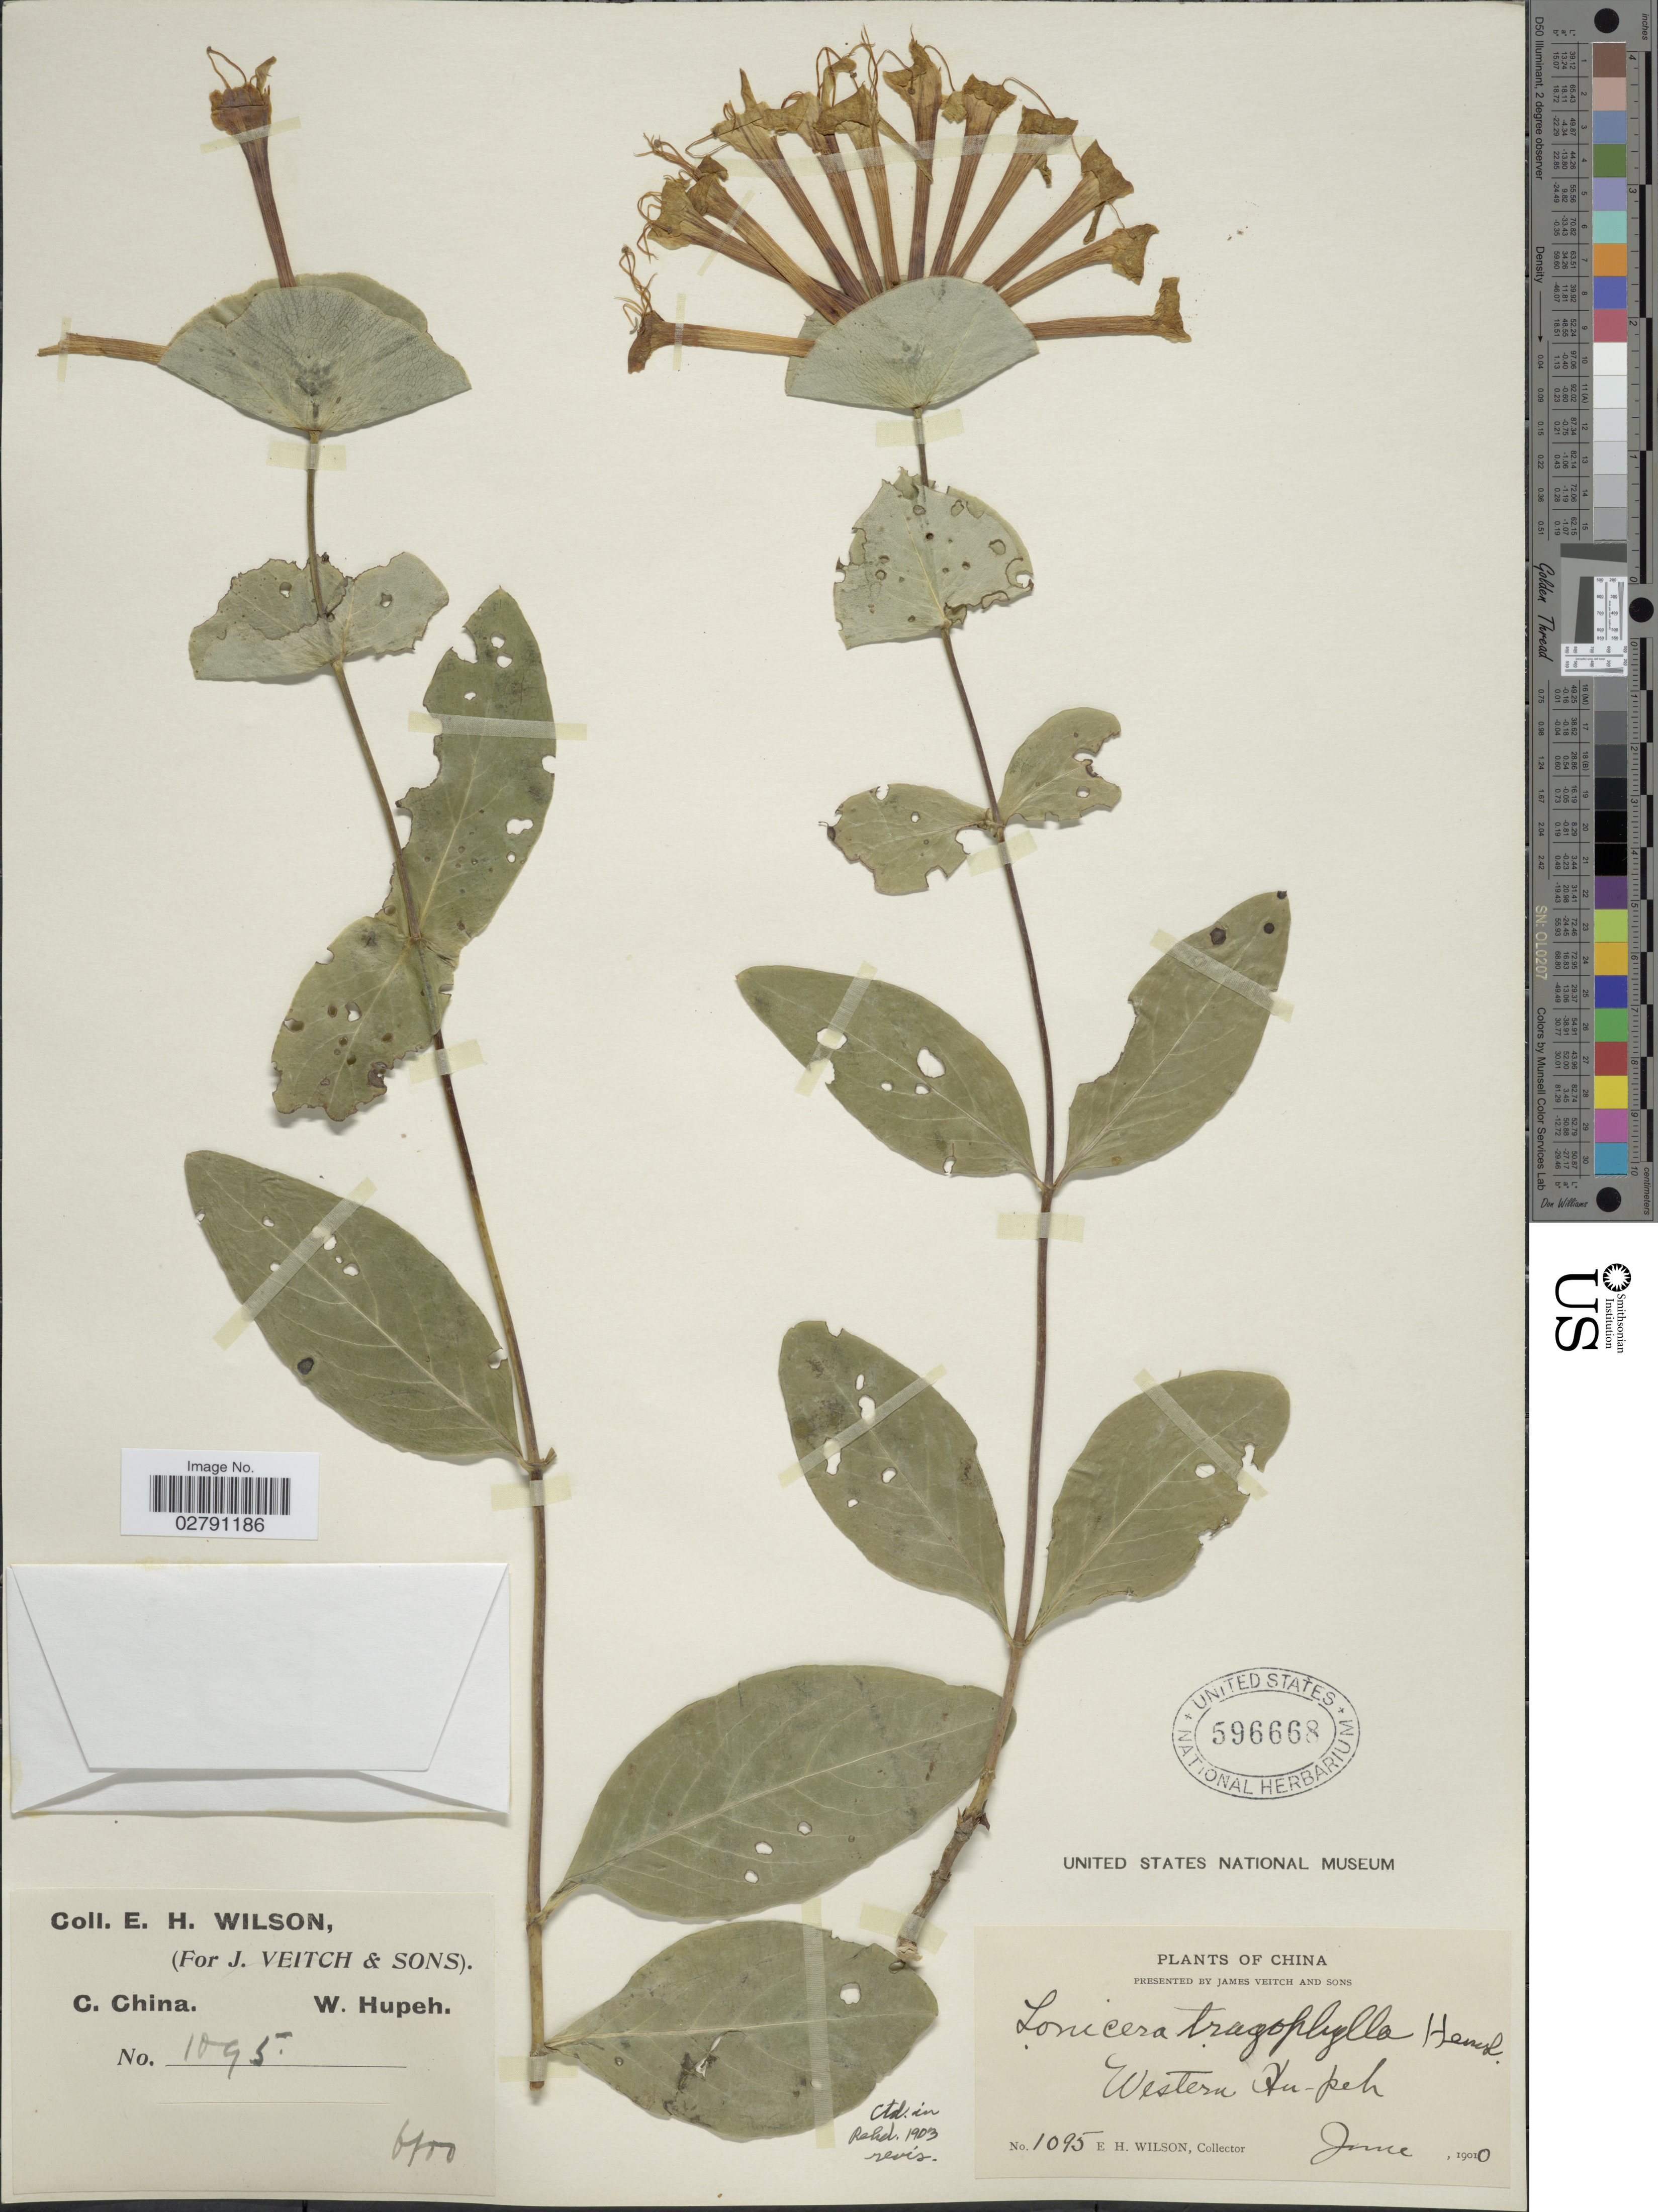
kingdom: Plantae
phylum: Tracheophyta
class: Magnoliopsida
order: Dipsacales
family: Caprifoliaceae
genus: Lonicera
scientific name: Lonicera tragophylla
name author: Hemsl.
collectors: E. Wilson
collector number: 1095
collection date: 1910-06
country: China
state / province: Hubei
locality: C. China. W. Hupeh. Western Hu-peh.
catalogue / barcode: US 596668